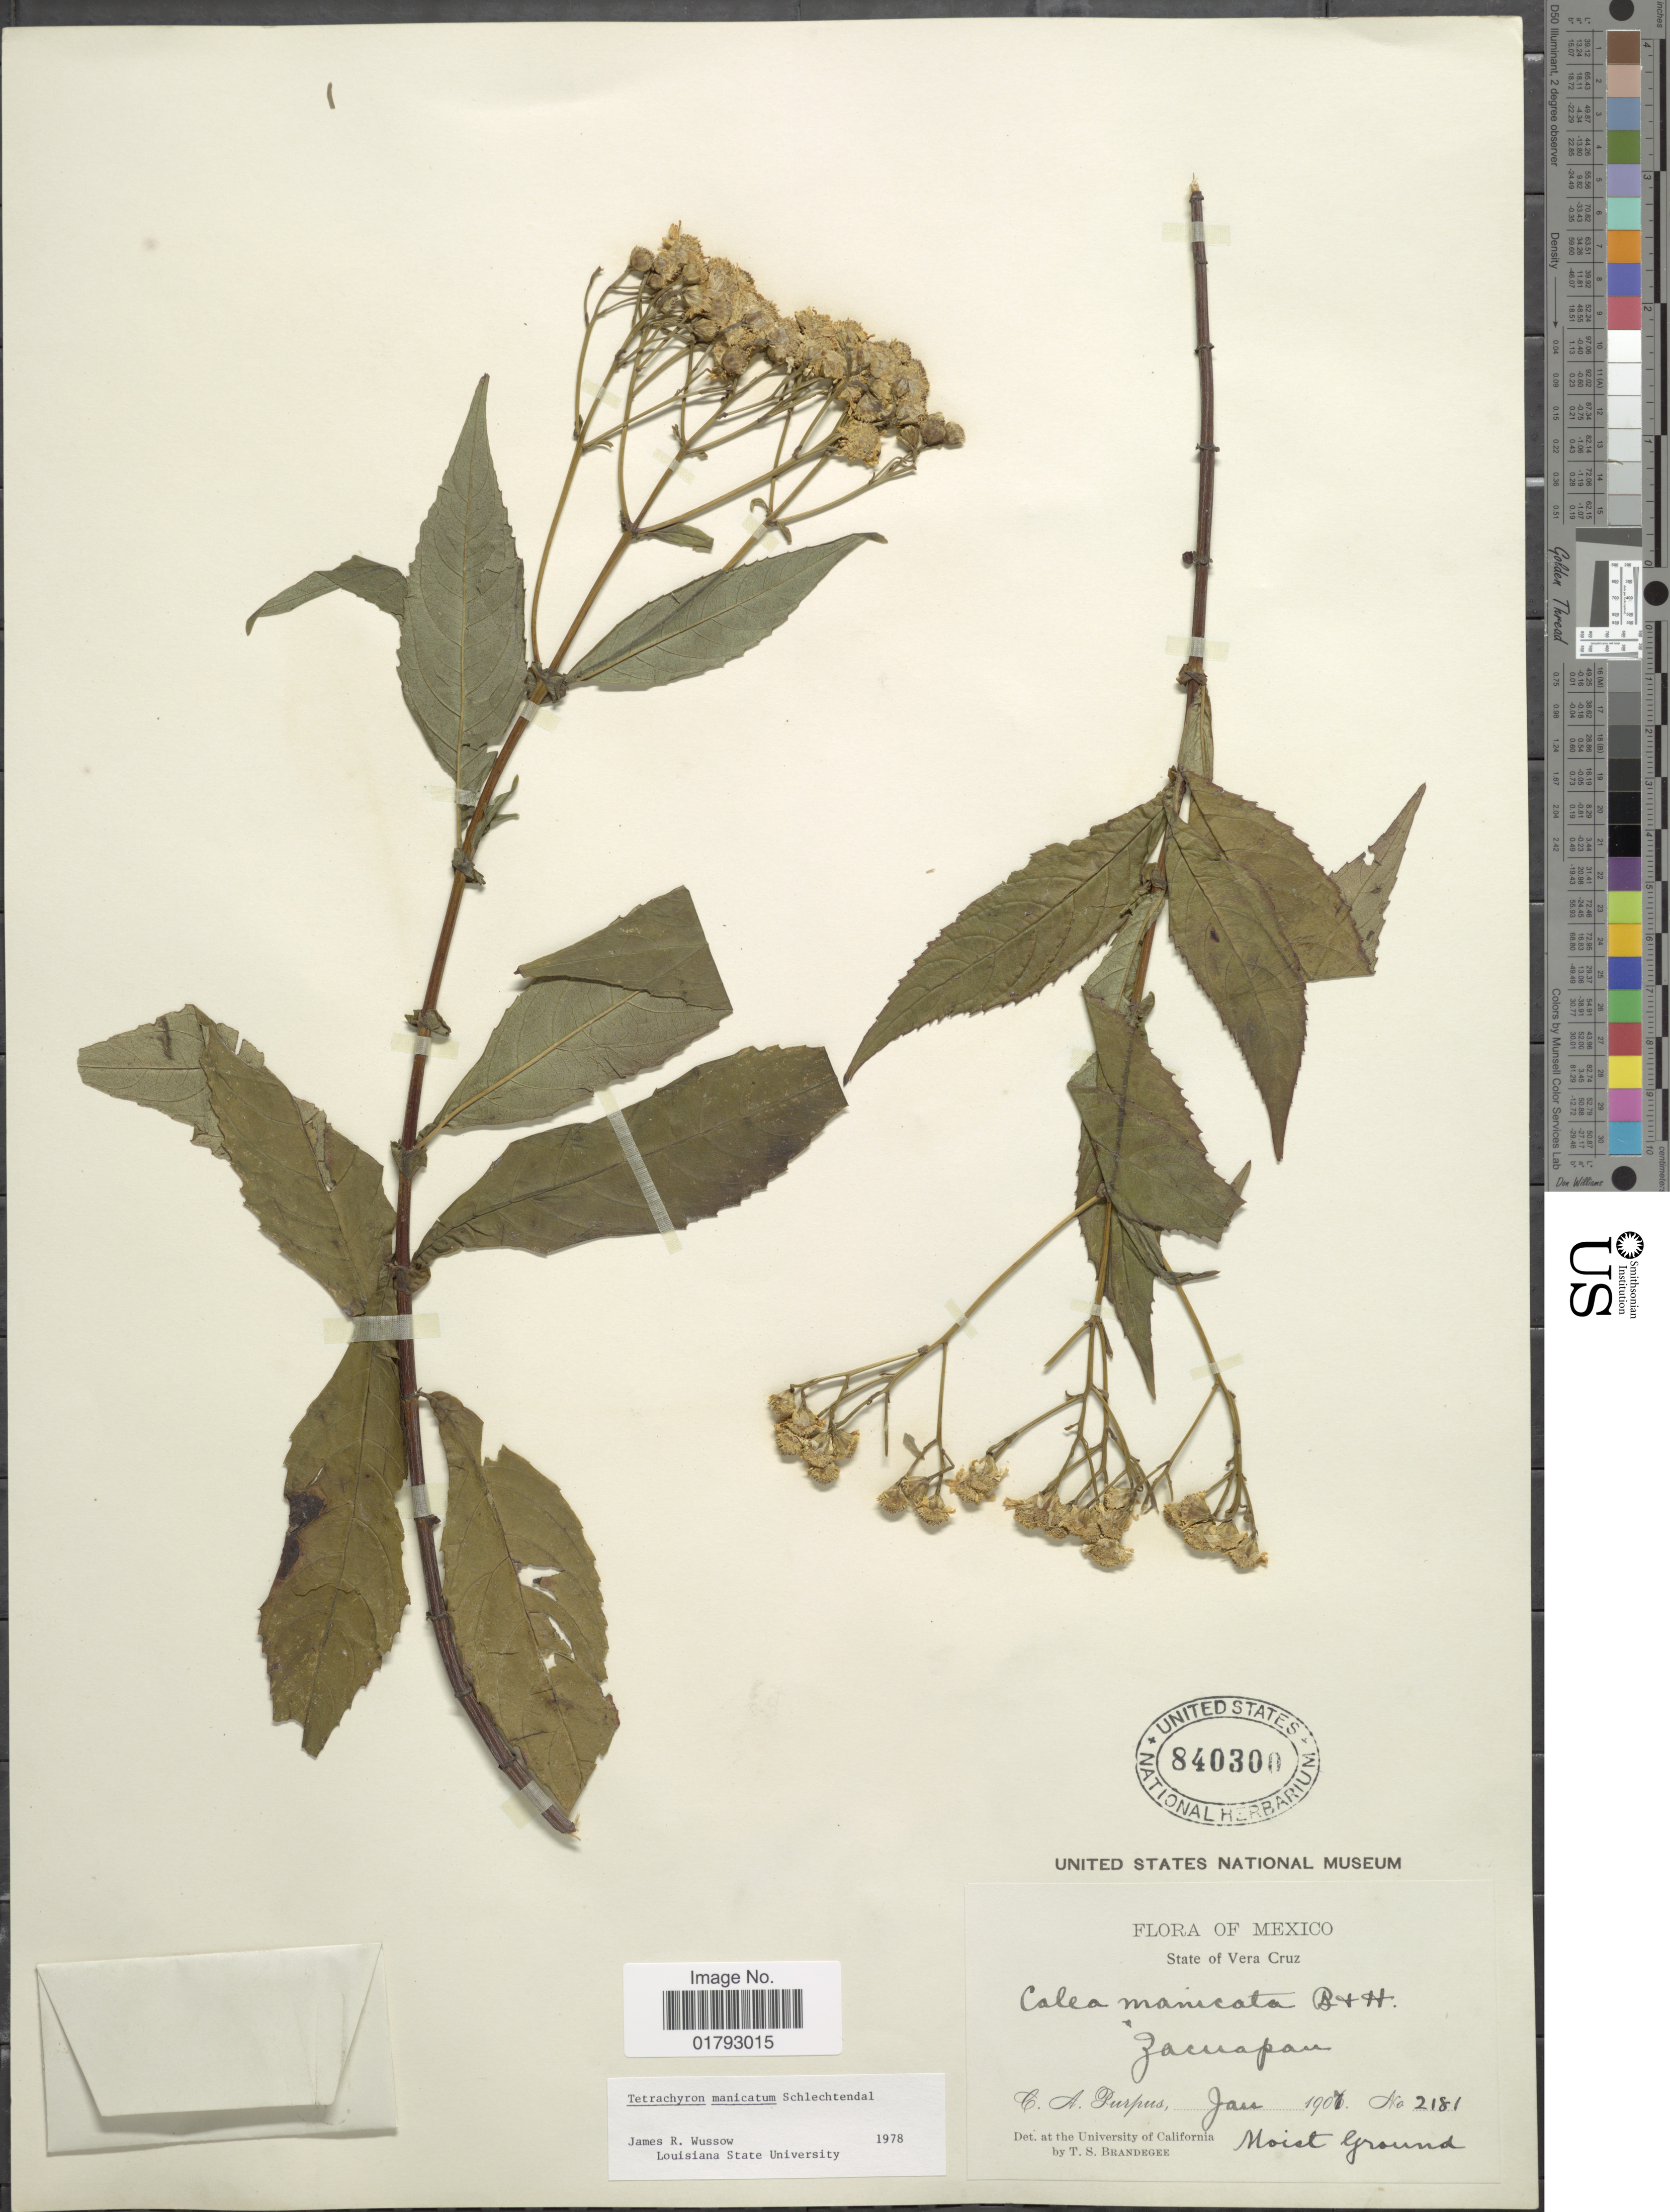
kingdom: Plantae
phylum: Tracheophyta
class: Magnoliopsida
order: Asterales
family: Asteraceae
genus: Tetrachyron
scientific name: Tetrachyron manicatum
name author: Schltdl.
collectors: C. A. Purpus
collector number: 2181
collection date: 1907-01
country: Mexico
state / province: Veracruz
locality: State of Vera Cruz. Zacualpan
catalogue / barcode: US 840300